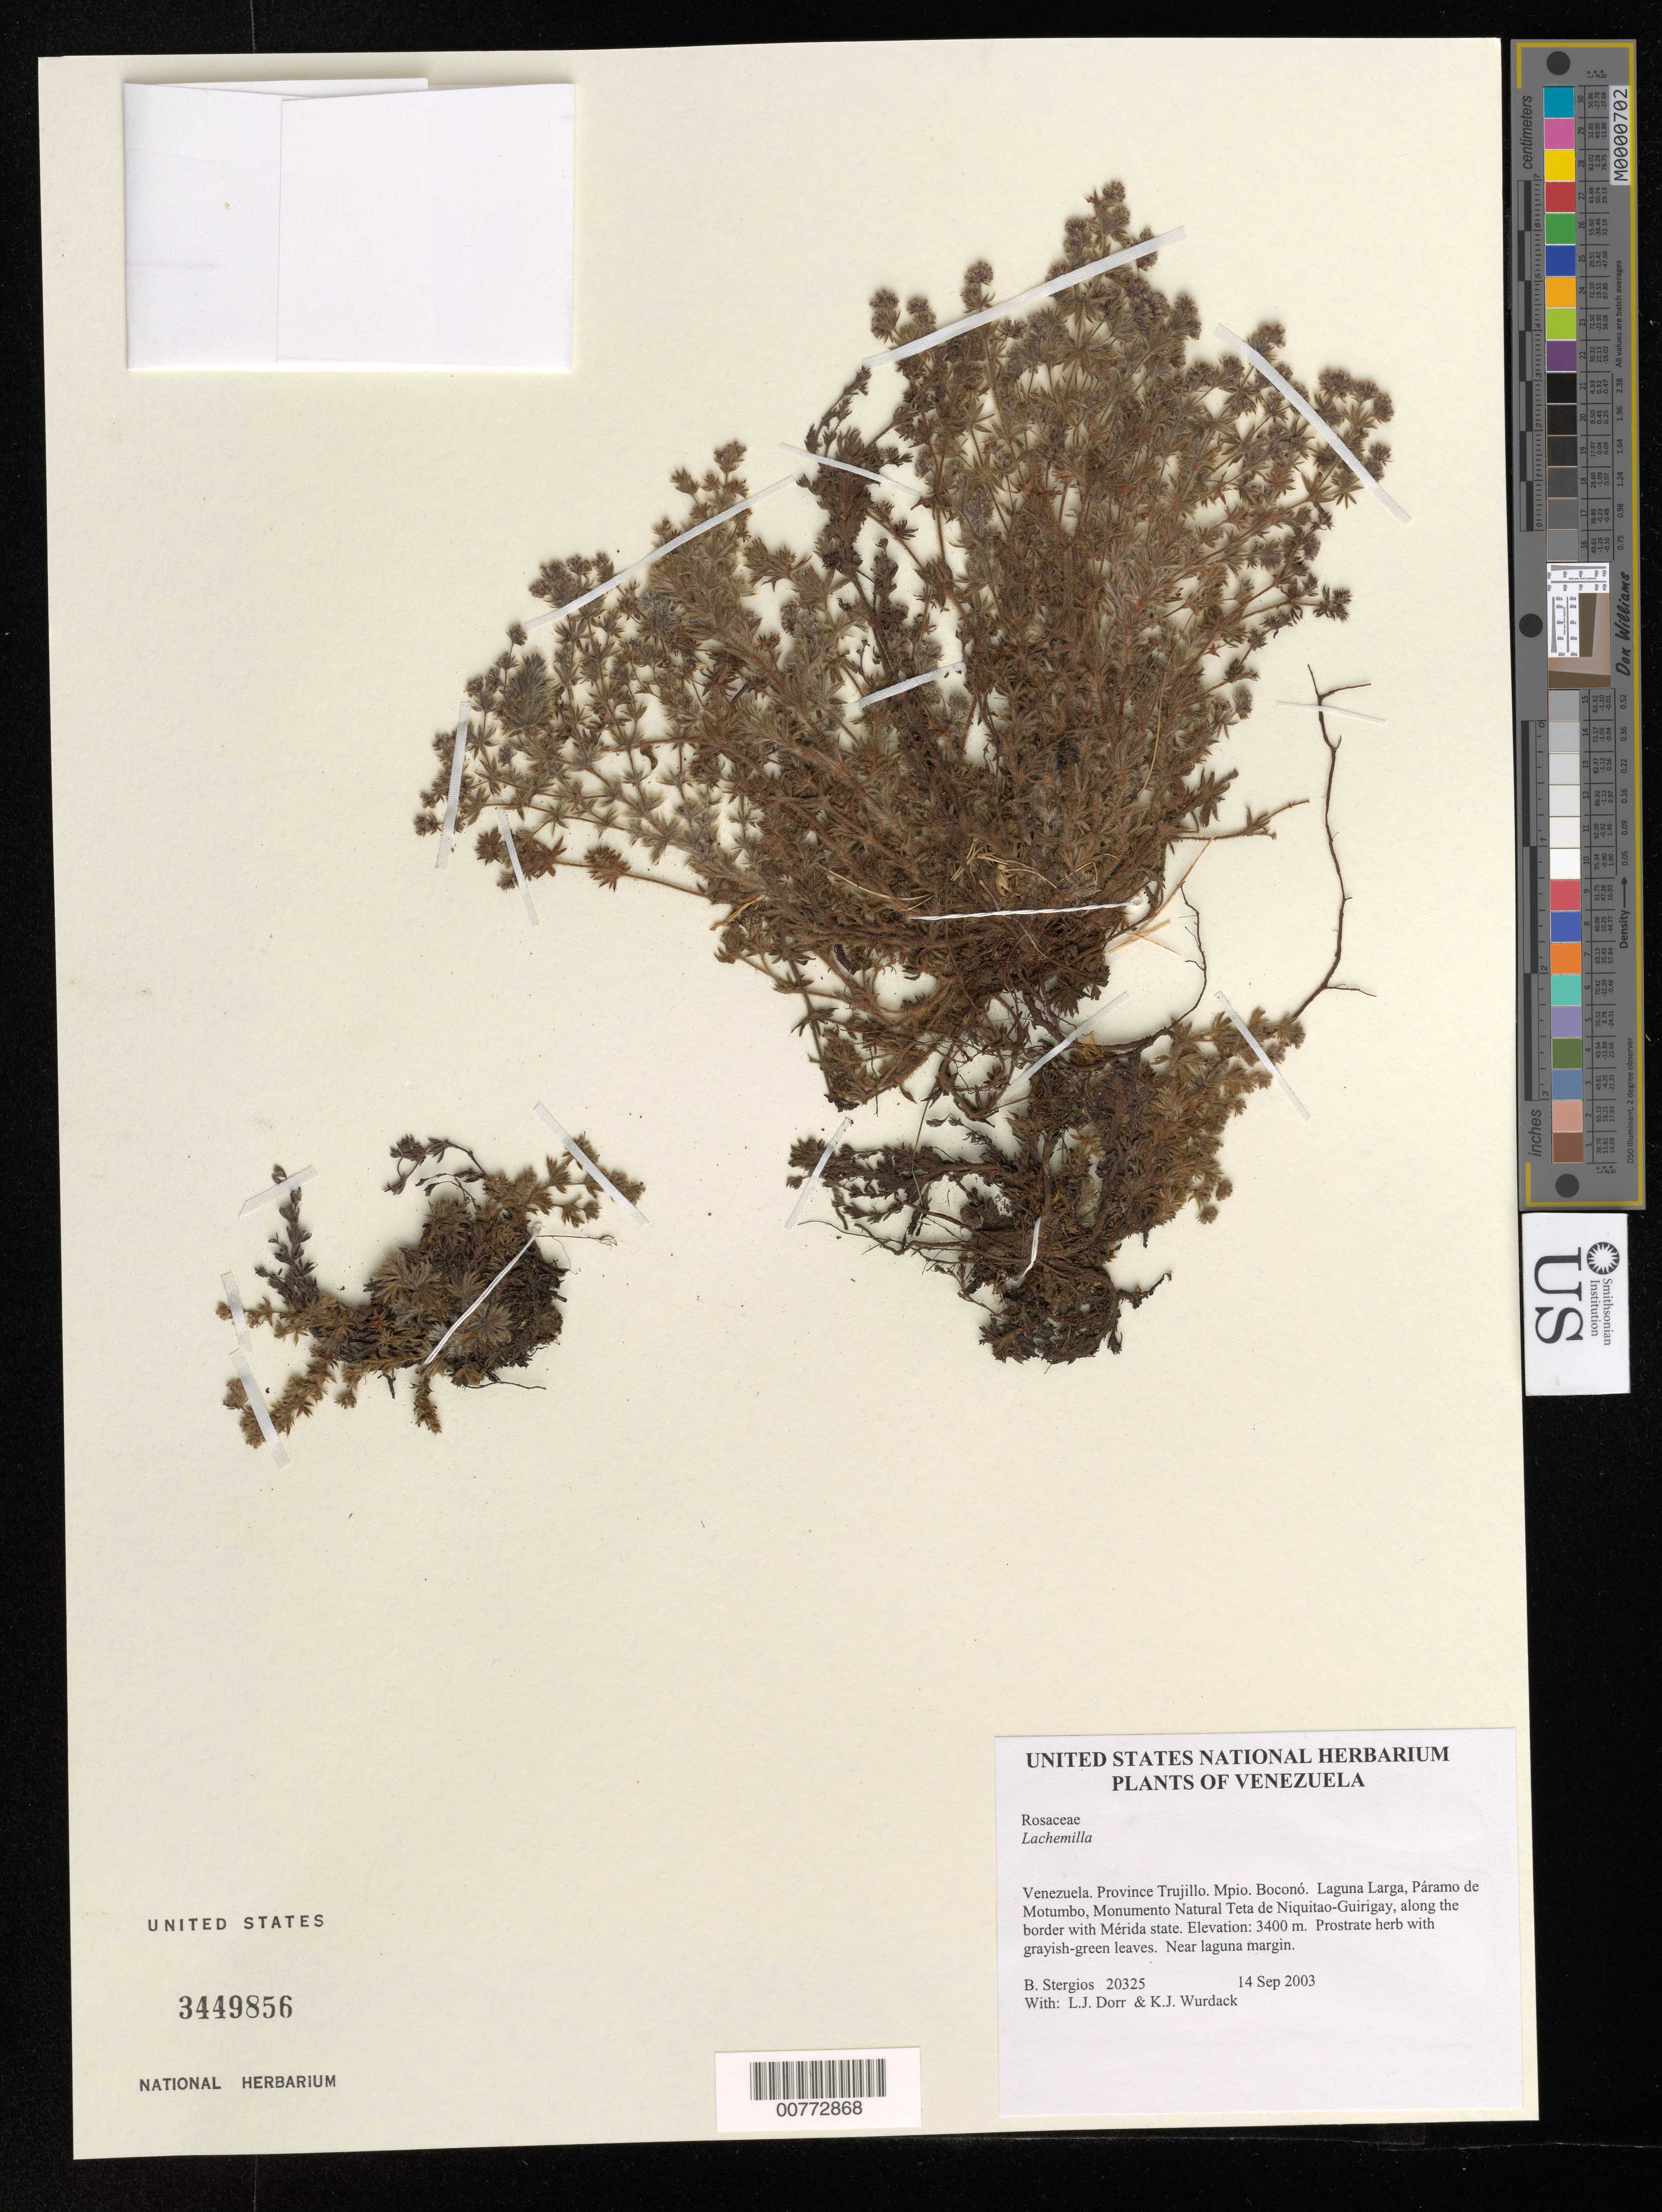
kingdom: Plantae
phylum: Tracheophyta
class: Magnoliopsida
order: Rosales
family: Rosaceae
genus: Lachemilla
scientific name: Lachemilla sp.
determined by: Dorr, L. J., (BOT), Smithsonian Institution - National Museum of Natural History (UNITED STATES)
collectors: B. G. Stergios, L. J. Dorr & K. Wurdack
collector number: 20325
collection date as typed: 14 Sep 2003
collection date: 2003-09-14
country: Venezuela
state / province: Trujillo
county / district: Boconó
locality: Laguna Larga, Páramo de Motumbo, Monumento Natural Teta de Niquitao-Guirigay, along the border with Mérida state.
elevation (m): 3400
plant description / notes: PORT, QCA, US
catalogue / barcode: US 3449856